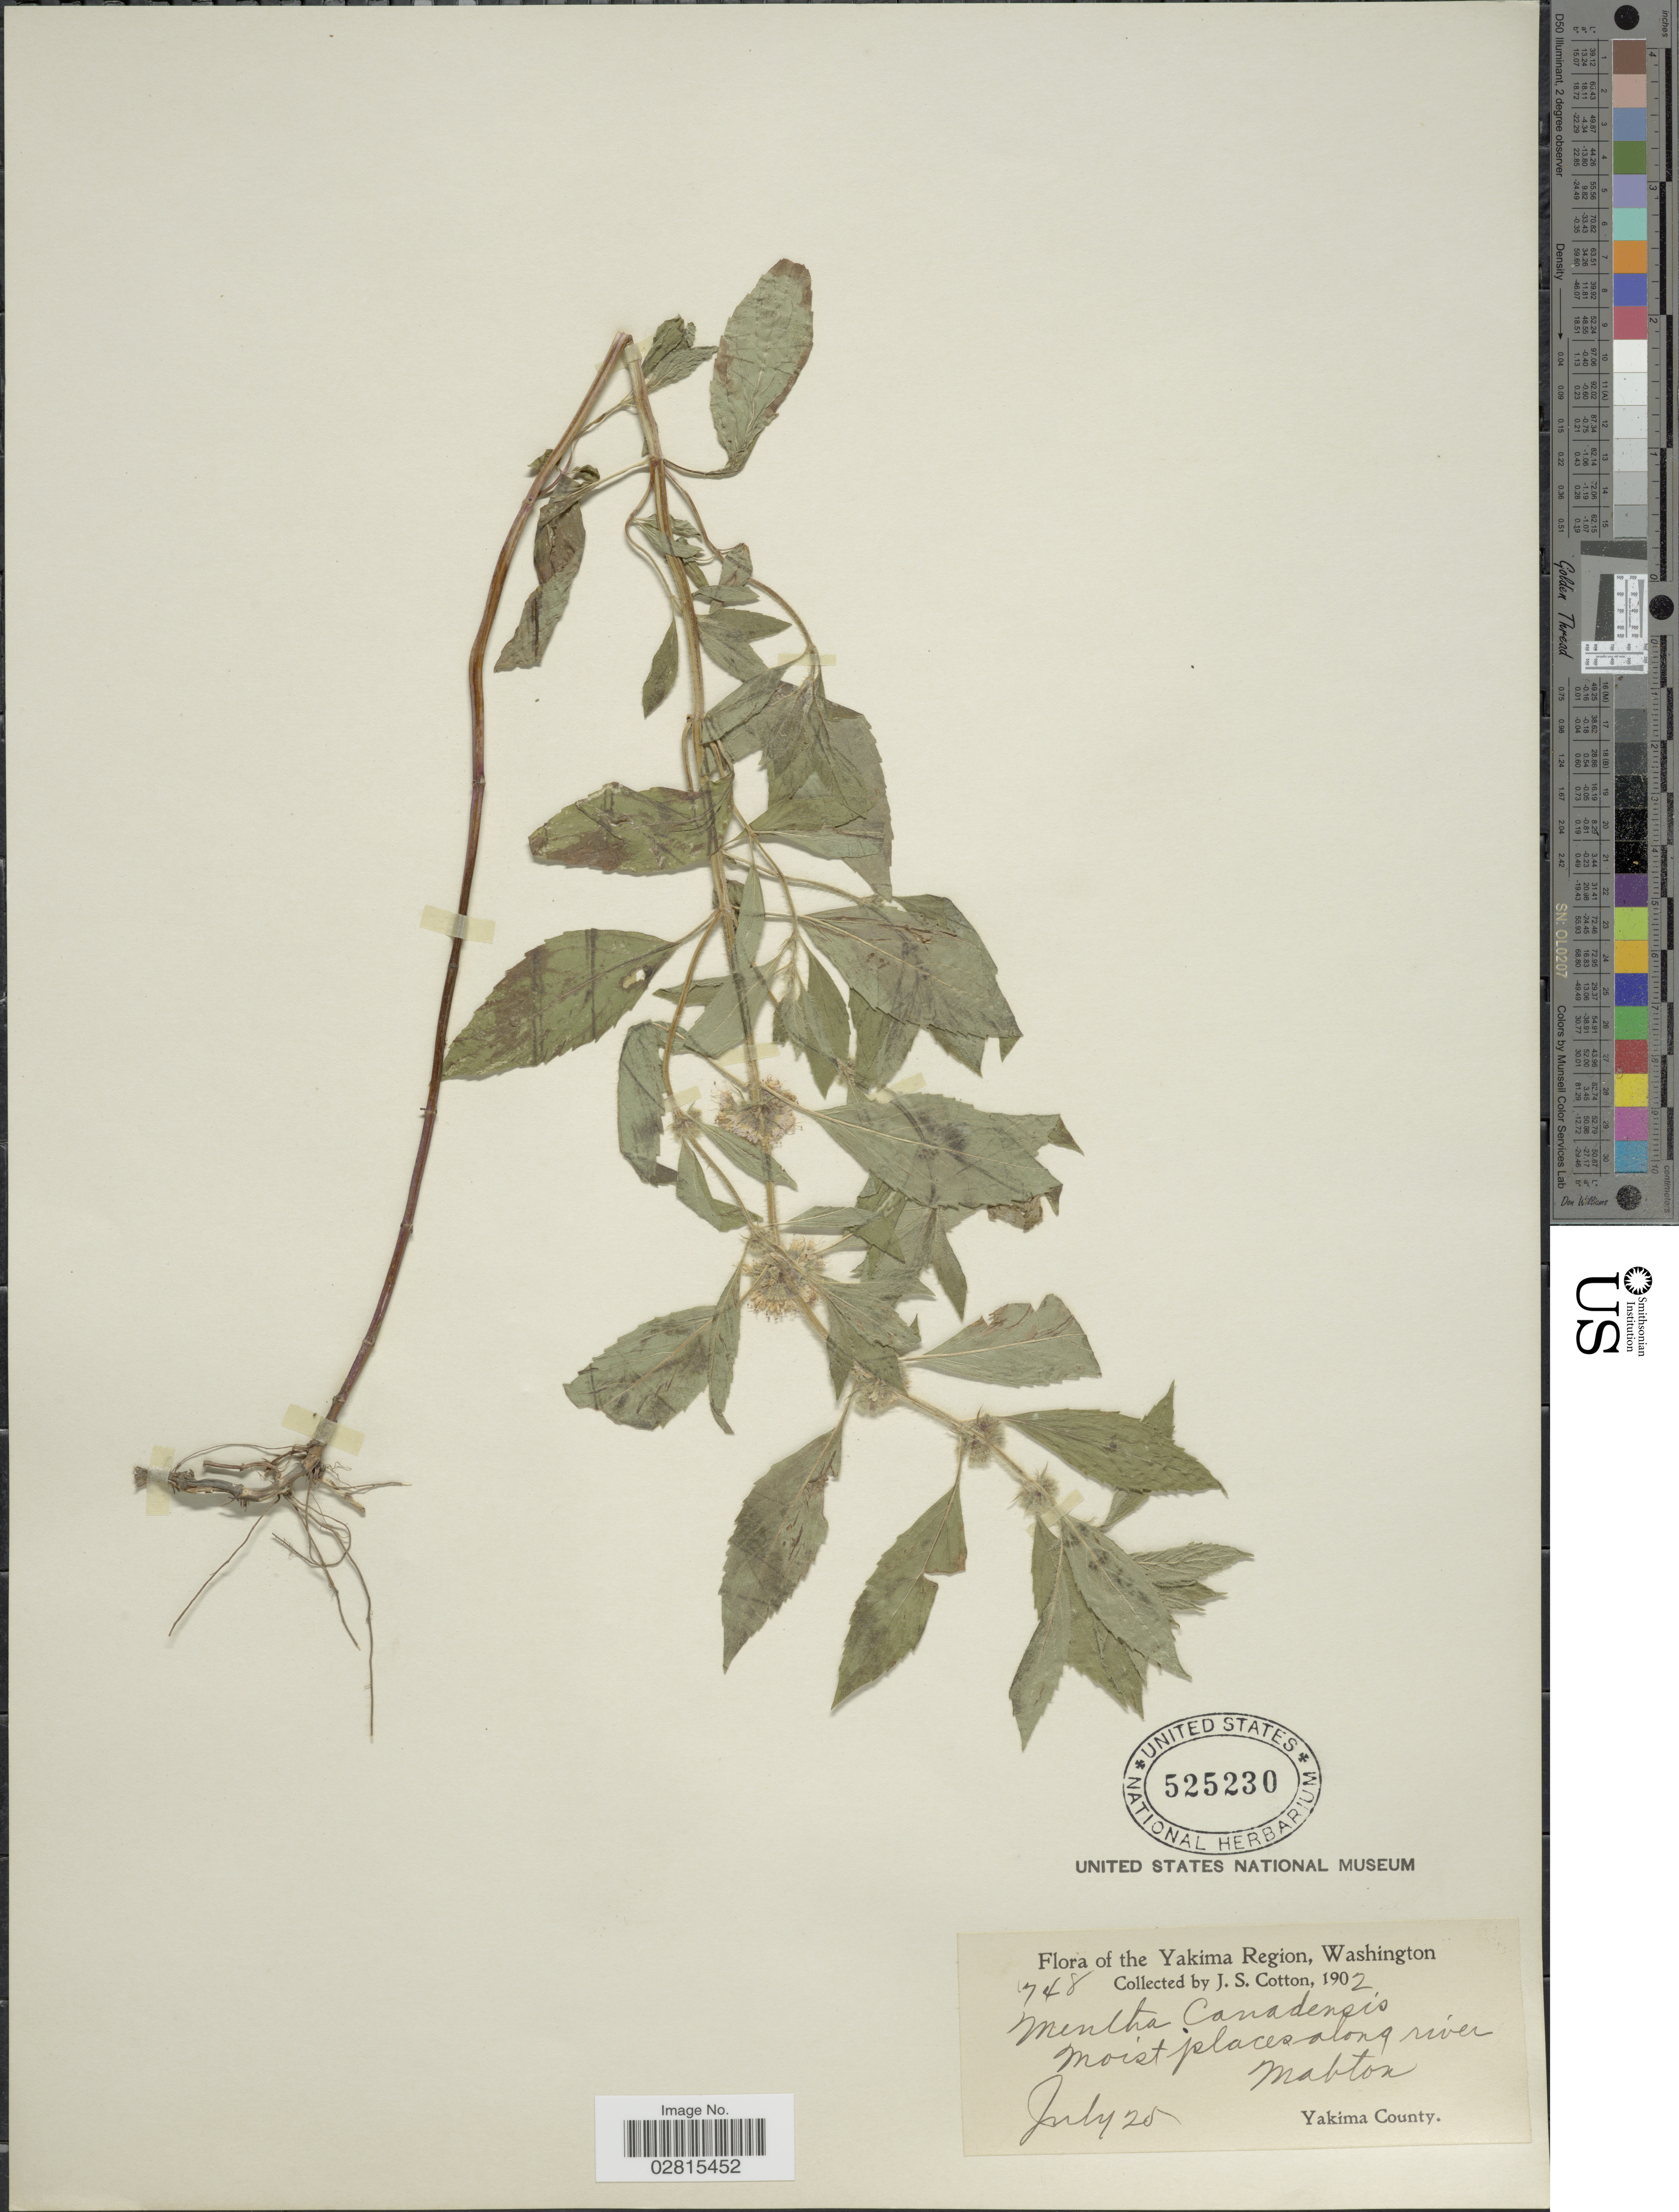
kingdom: Plantae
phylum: Tracheophyta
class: Magnoliopsida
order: Lamiales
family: Lamiaceae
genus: Mentha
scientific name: Mentha canadensis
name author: L.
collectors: J. S. Cotton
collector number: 748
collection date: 1902-07-25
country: United States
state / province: Washington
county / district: Yakima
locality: Yakima Region, along river Mabton, Yakima County.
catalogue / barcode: US 525230